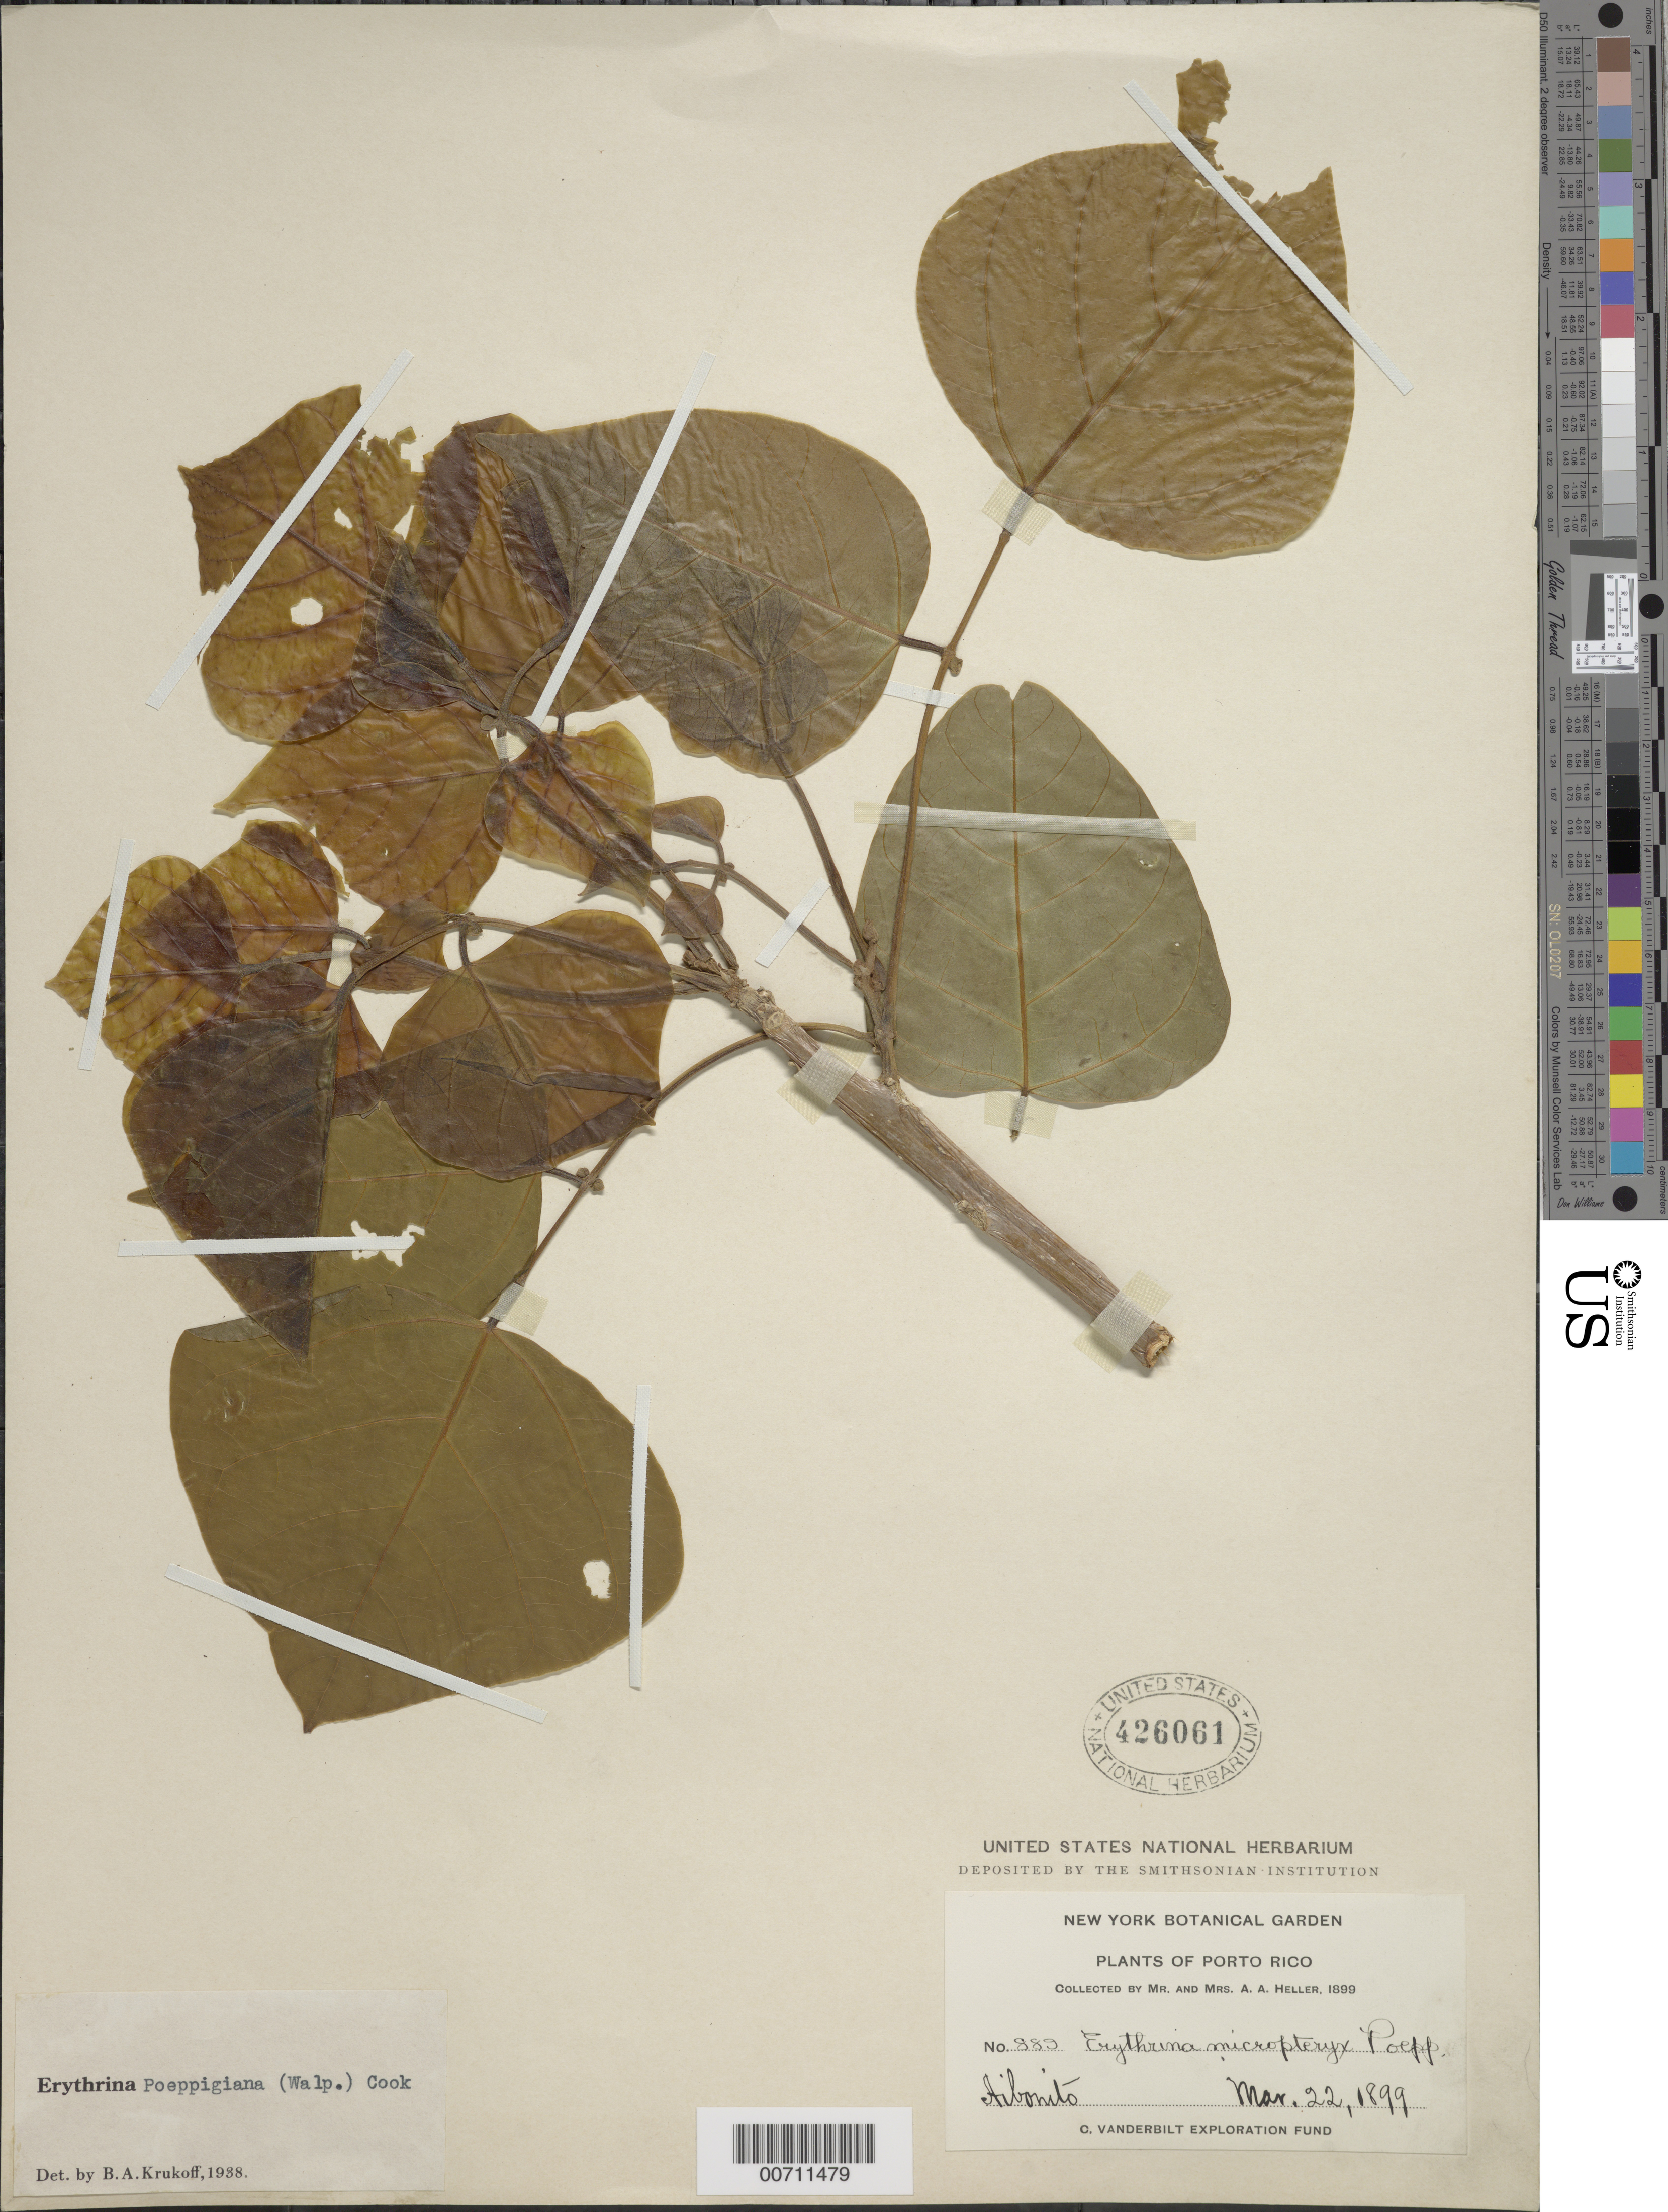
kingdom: Plantae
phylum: Tracheophyta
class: Magnoliopsida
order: Fabales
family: Fabaceae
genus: Erythrina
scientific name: Erythrina poeppigiana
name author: (Walp.) O.F. Cook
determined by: Krukoff, B. A.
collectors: A. A. Heller & -- Heller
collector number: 889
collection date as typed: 22 Mar 1899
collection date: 1899-03-22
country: Puerto Rico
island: Greater Antilles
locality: Aibonito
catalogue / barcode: US 426061